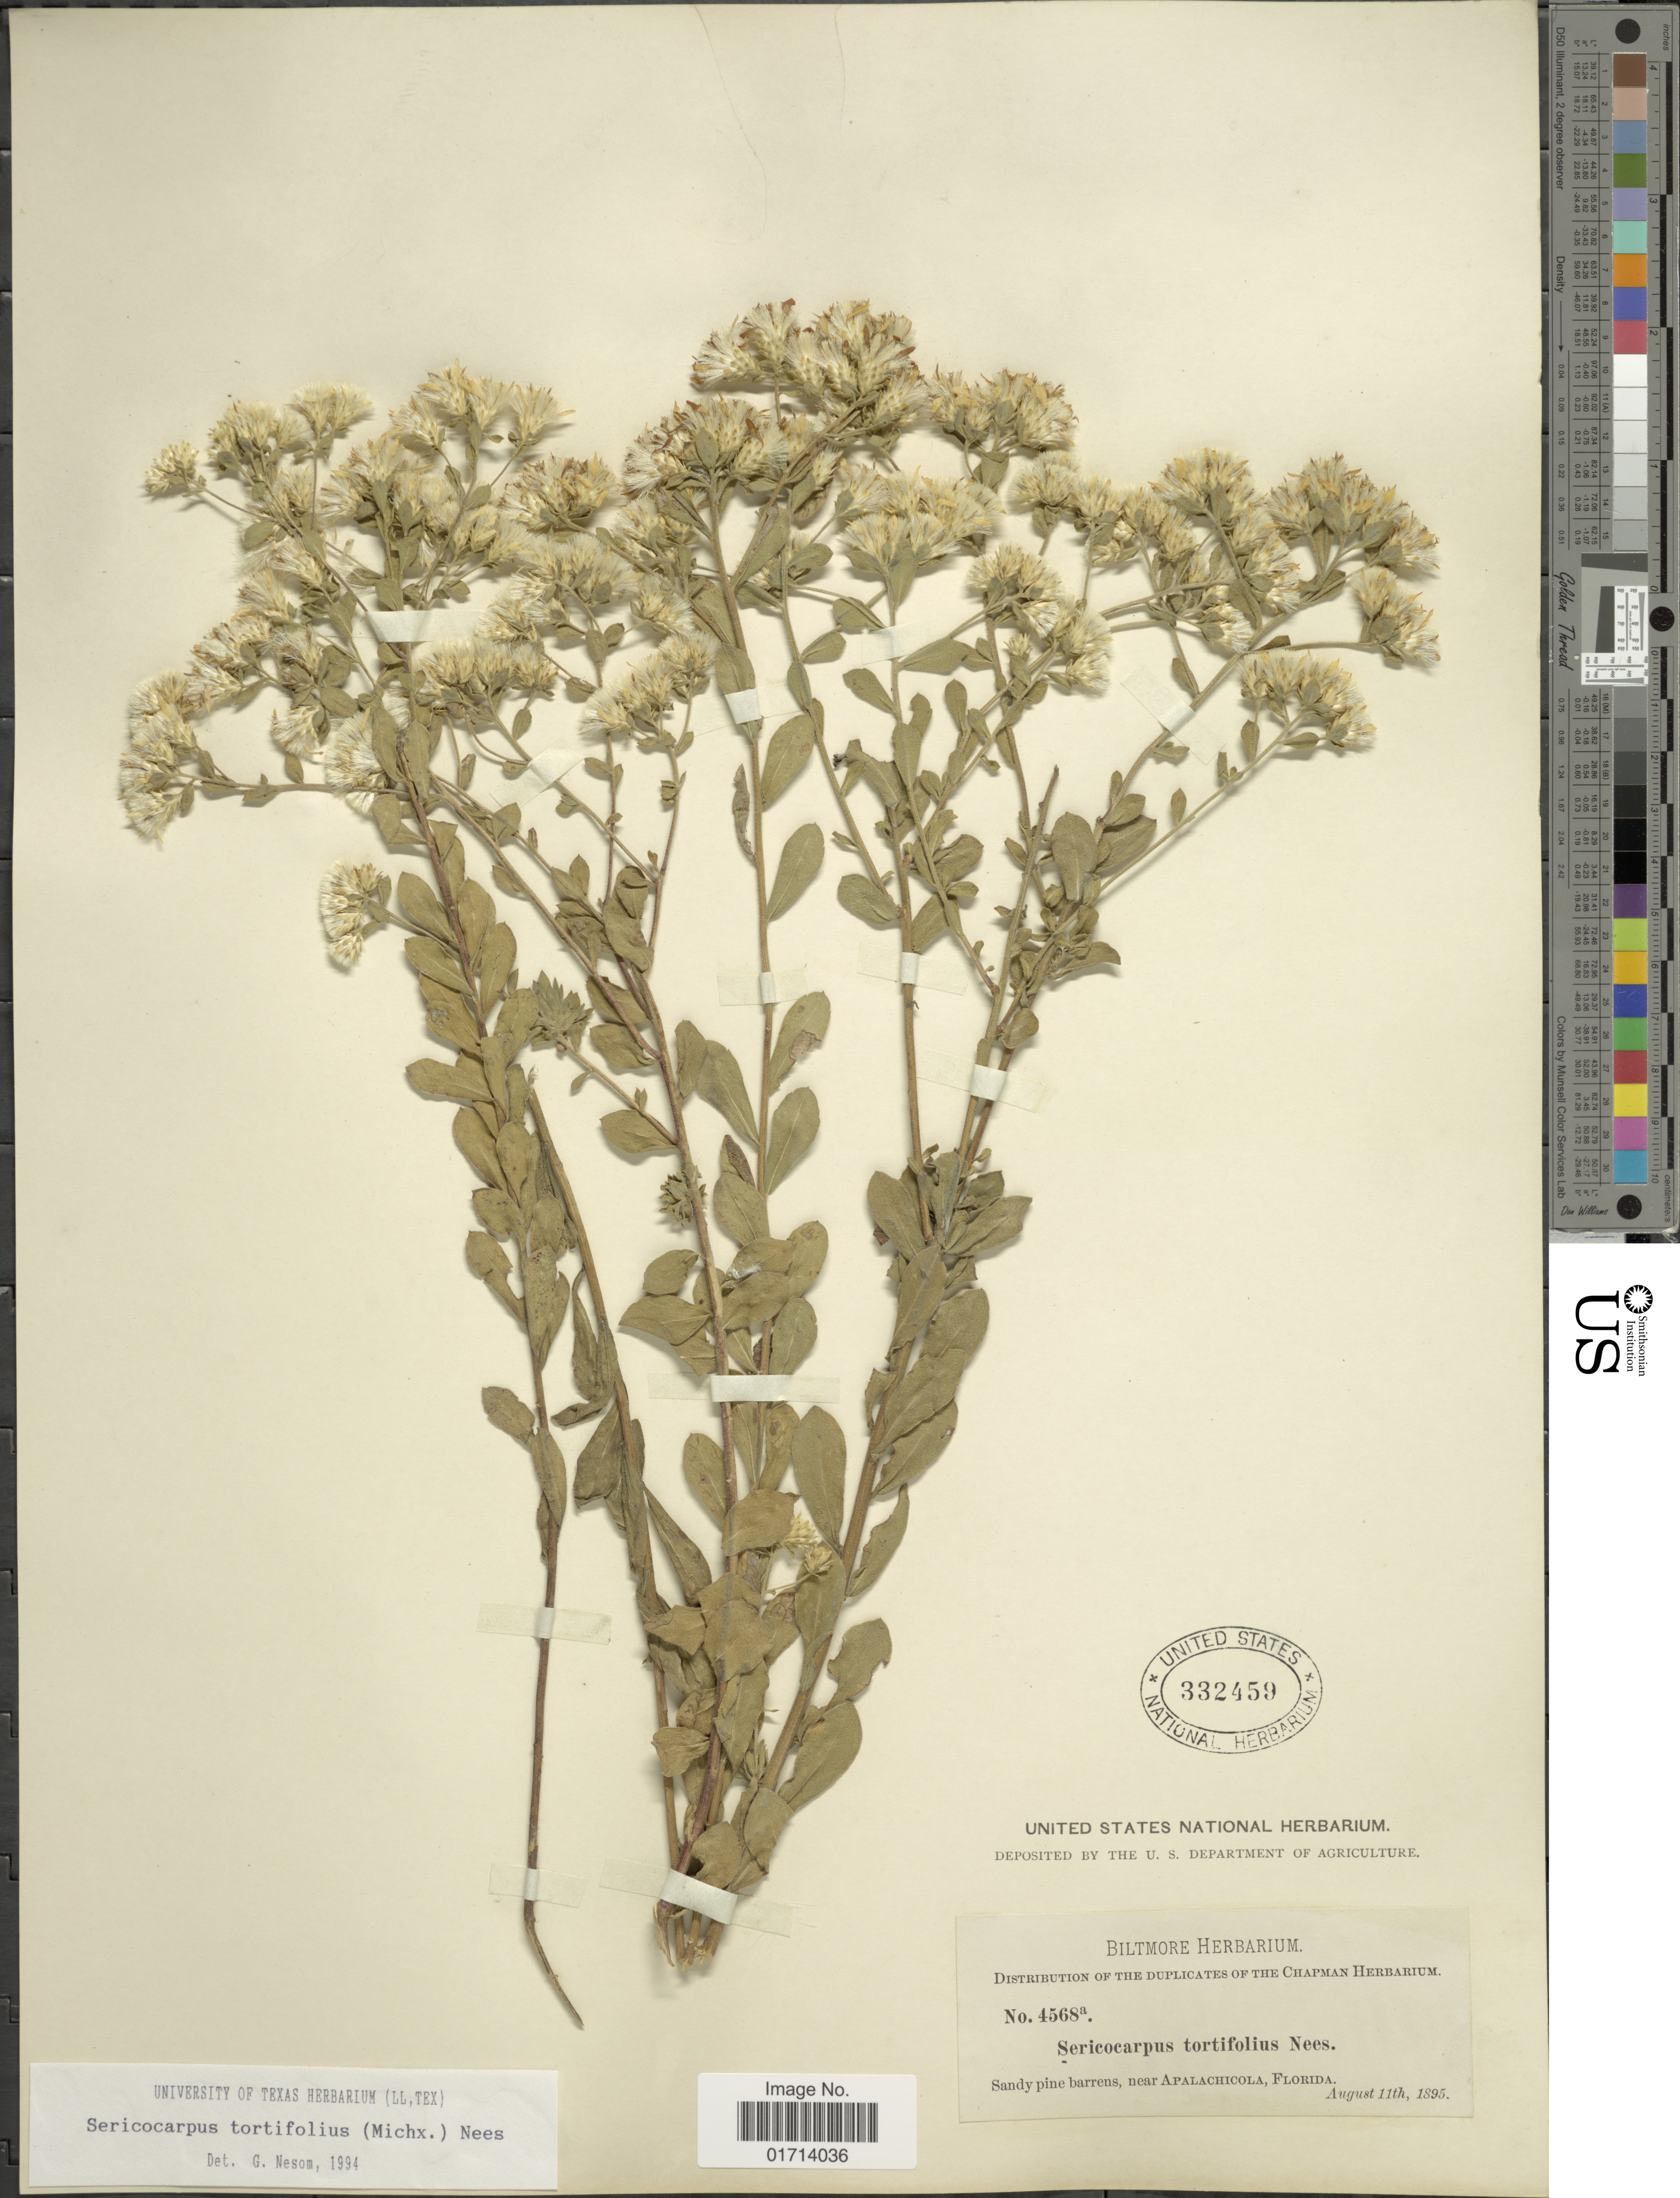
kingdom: Plantae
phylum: Tracheophyta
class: Magnoliopsida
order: Asterales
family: Asteraceae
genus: Sericocarpus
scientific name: Sericocarpus tortifolius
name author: (Michx.) Nees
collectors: ex herb. Biltmore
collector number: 4568a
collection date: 1895-08-11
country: United States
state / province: Florida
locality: Near Apalachicola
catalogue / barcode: US 332459